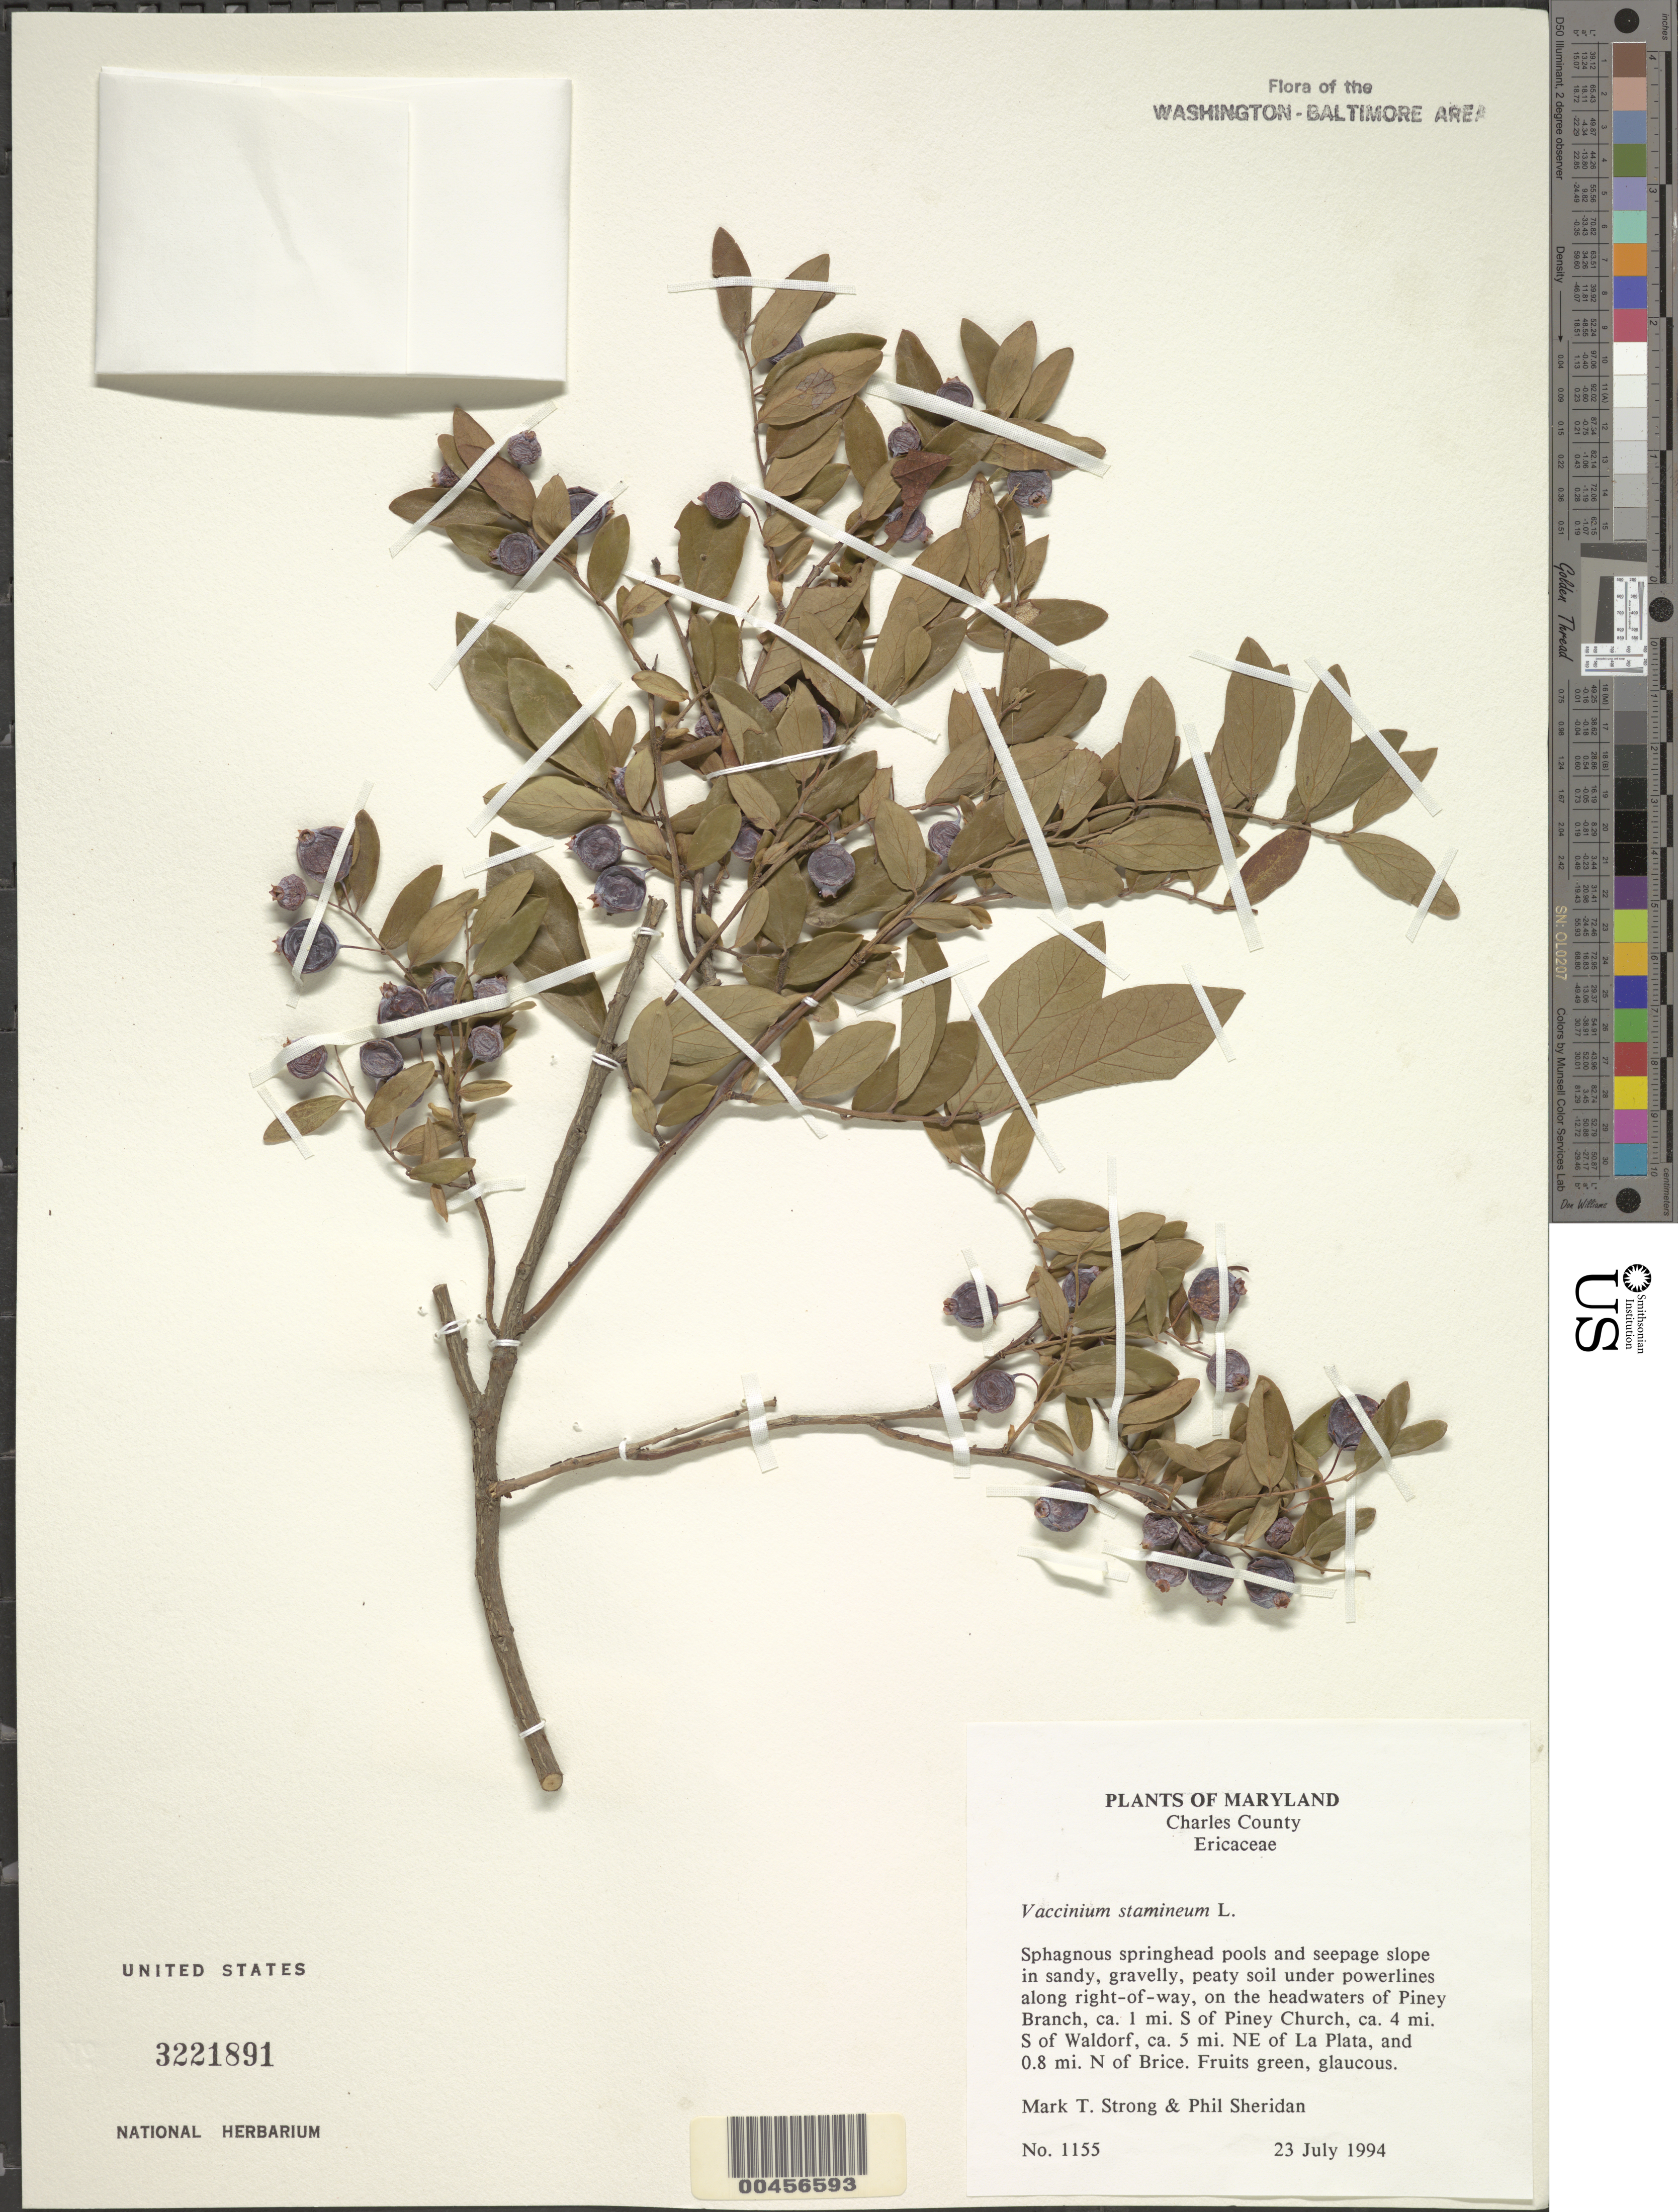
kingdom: Plantae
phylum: Tracheophyta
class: Magnoliopsida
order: Ericales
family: Ericaceae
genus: Vaccinium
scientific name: Vaccinium stamineum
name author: L.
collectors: M. T. Strong & P. Sheridan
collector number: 1155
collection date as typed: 23 Jul 1994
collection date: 1994-07-23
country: United States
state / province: Maryland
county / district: Charles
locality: Piney Branch, S of Piney Church, S of Waldorf, NE of La Plata, N of Brice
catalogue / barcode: US 3221891